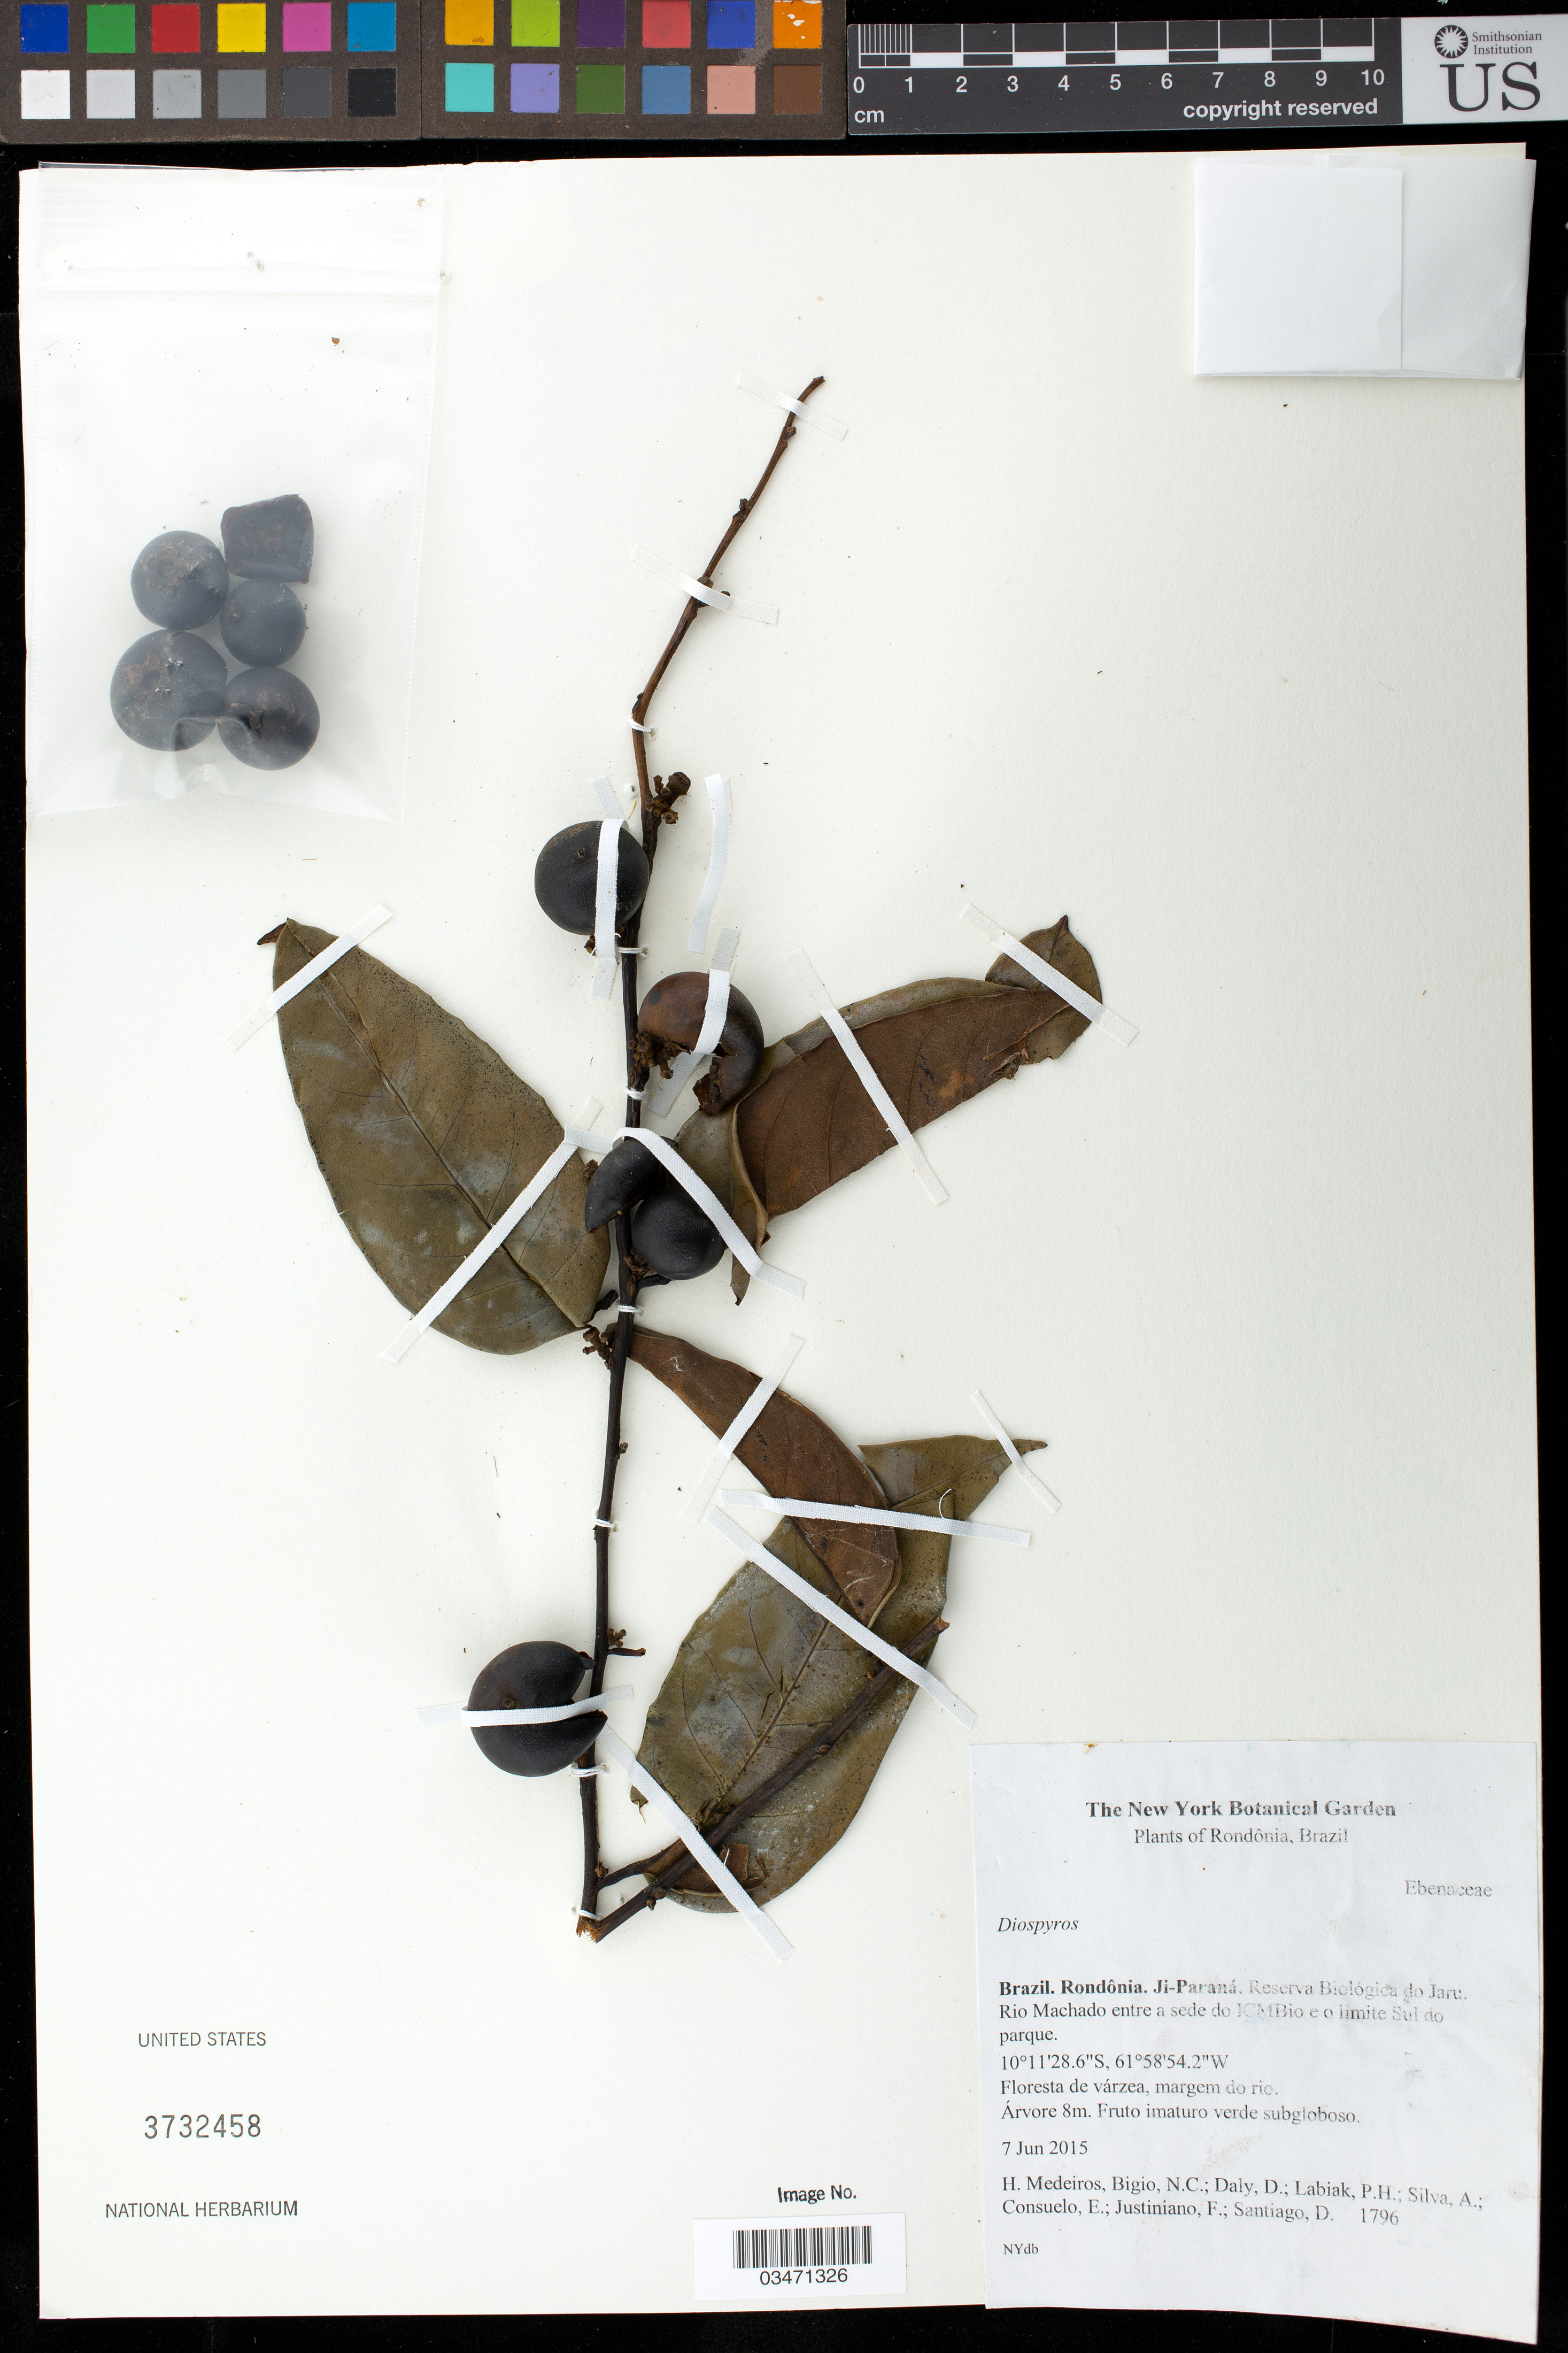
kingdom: Plantae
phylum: Tracheophyta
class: Magnoliopsida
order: Ericales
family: Ebenaceae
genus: Diospyros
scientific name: Diospyros sp.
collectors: H. Medeiros, N. C. Bigio, D. Daly, P. H. Labiak, A. Silva, E. Consuelo, F. Justiniano & D. Santiago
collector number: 1796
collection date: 2015-06-07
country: Brazil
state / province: Rondônia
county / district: Ji-Paraná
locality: Reserva Biologica do Jaru. Rio Machado entre a sede do ICMBio e o limite Sul do parque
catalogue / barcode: US 3732458